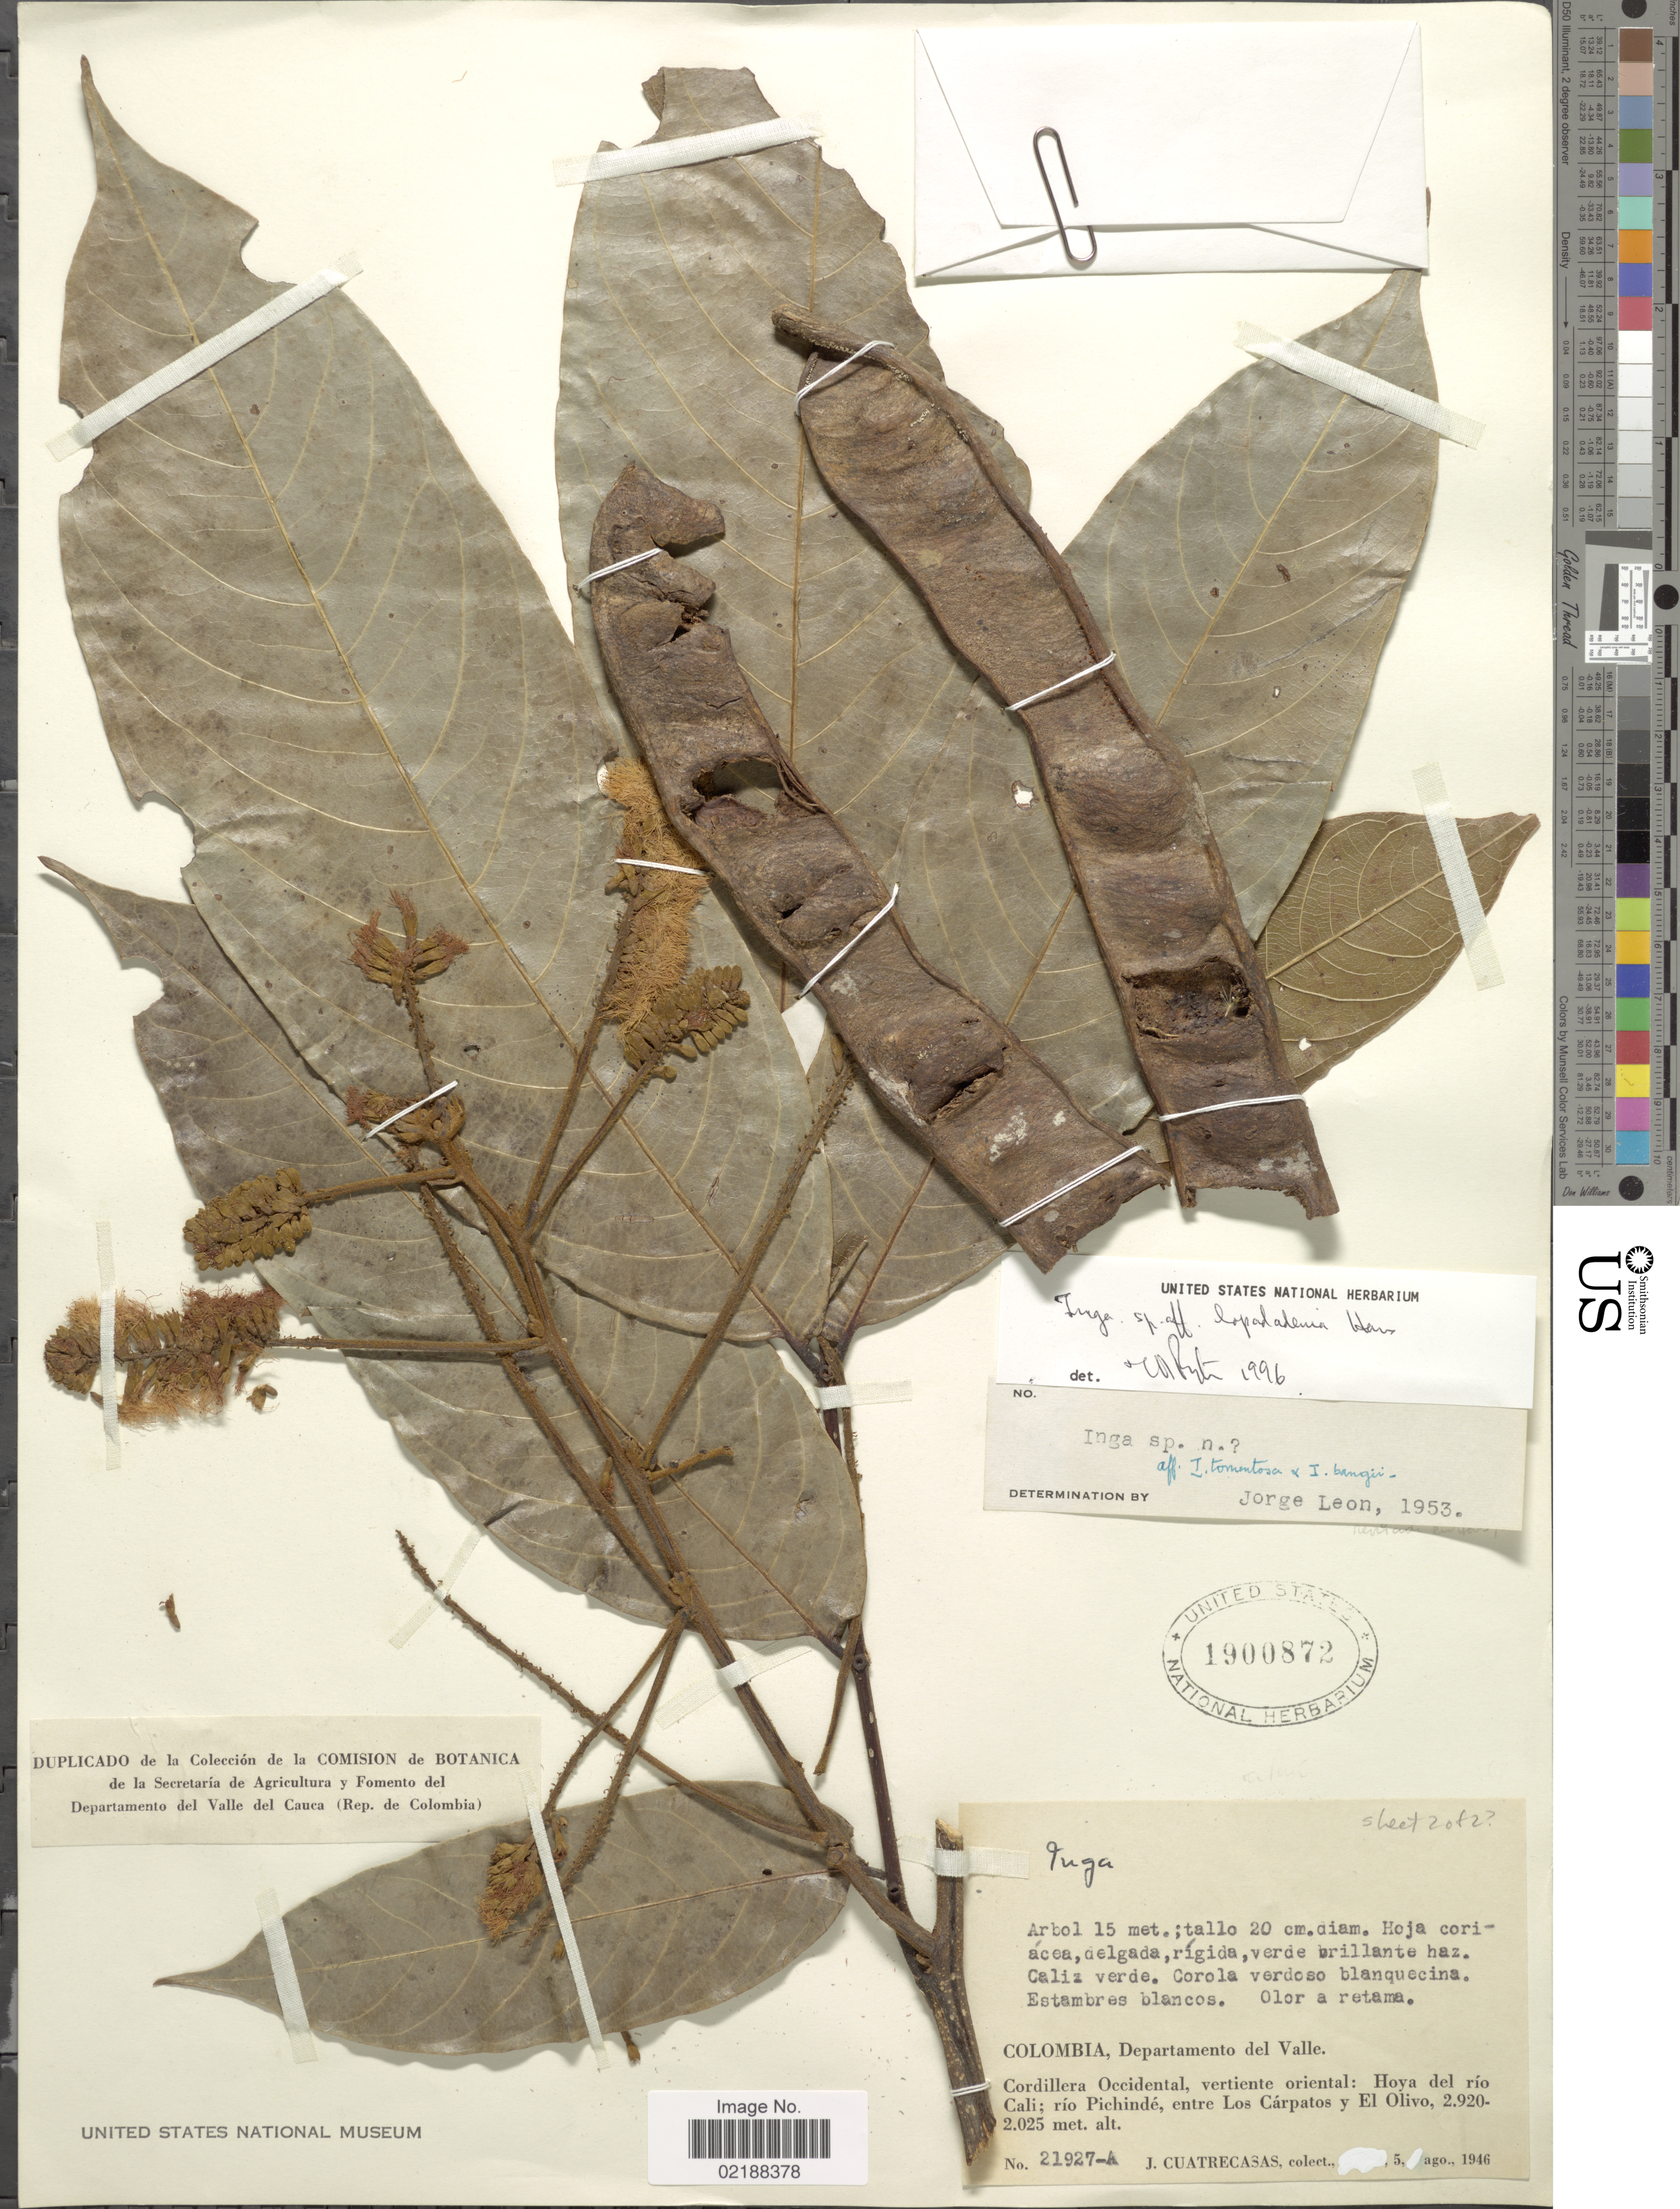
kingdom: Plantae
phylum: Tracheophyta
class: Magnoliopsida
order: Fabales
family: Fabaceae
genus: Inga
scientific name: Inga lopadadenia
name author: Harms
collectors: J. Cuatrecasas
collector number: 21927-A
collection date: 1946-08-05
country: Colombia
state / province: Valle del Cauca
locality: Cordillera Occidental, vertiente oriental: Hoya del rio Cali: rio Pichinde, entre Los Carpatos y El Olivo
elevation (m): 2025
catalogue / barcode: US 1900872